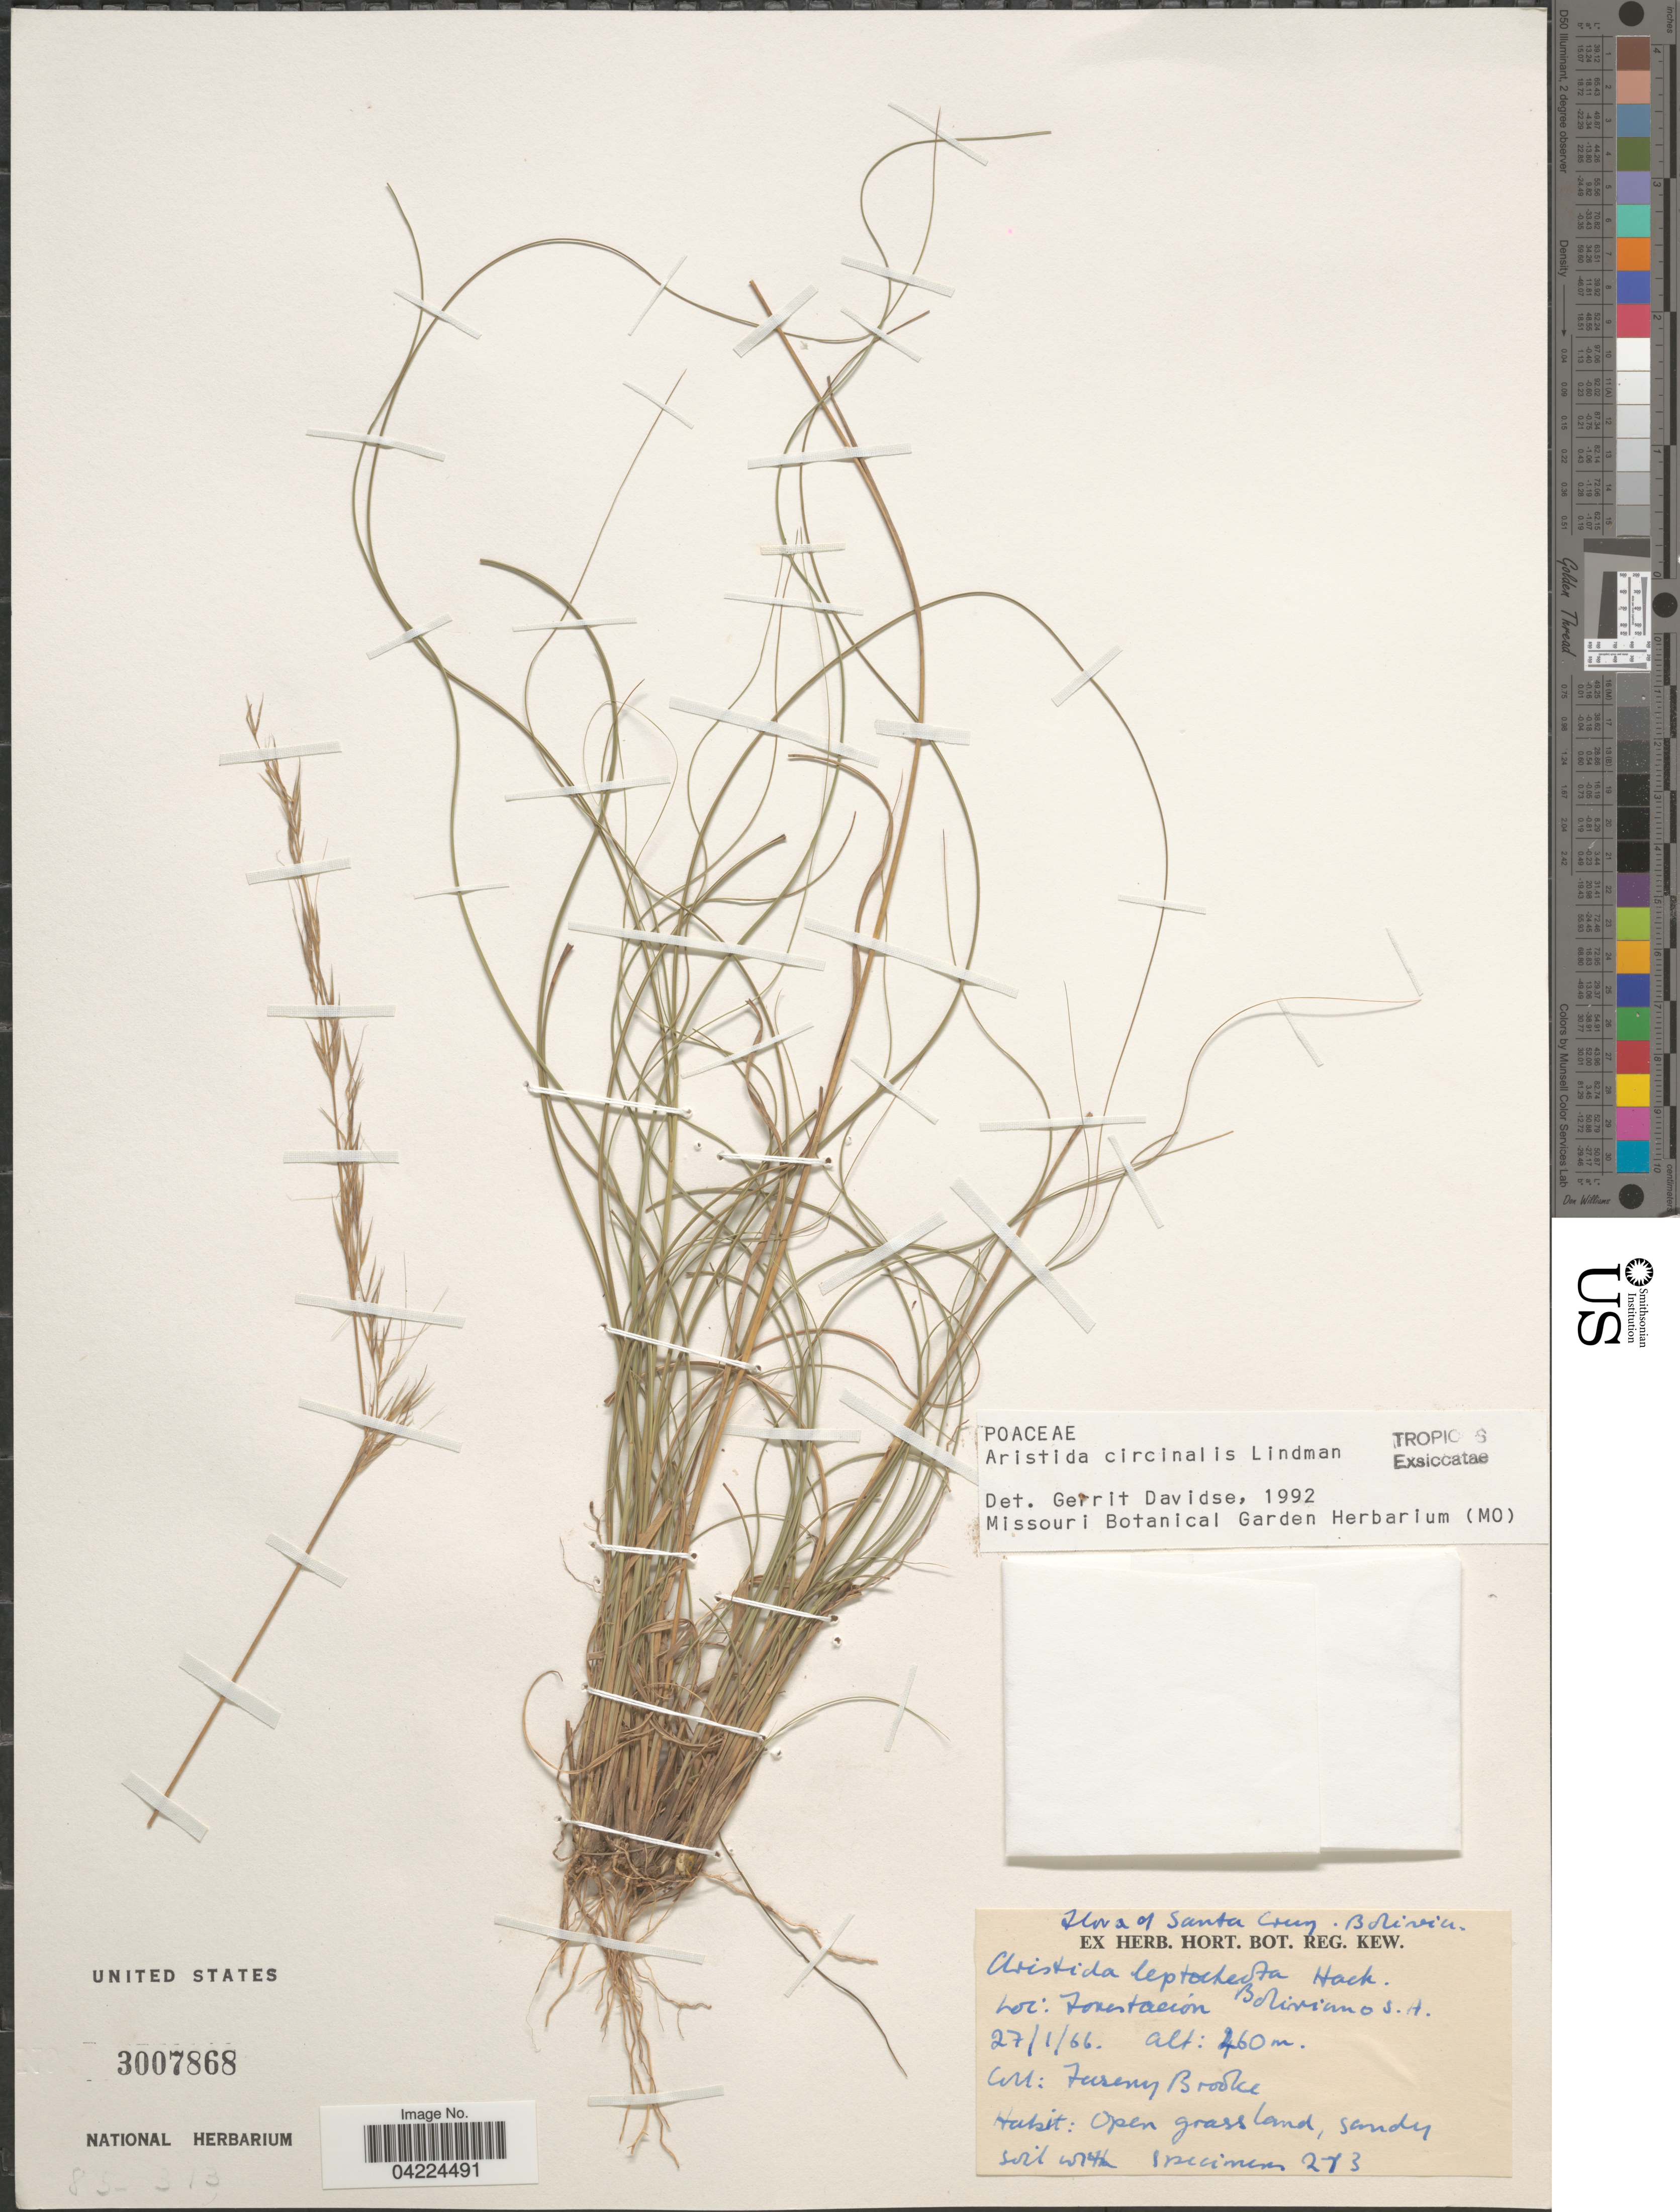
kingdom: Plantae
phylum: Tracheophyta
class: Liliopsida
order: Poales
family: Poaceae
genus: Aristida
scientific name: Aristida circinalis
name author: Lindm.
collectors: T. Brooke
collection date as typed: Transcribed d/m/y: 27/1/66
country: Bolivia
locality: Forestacion Boliviano S. H.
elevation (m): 460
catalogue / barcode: US 3007868